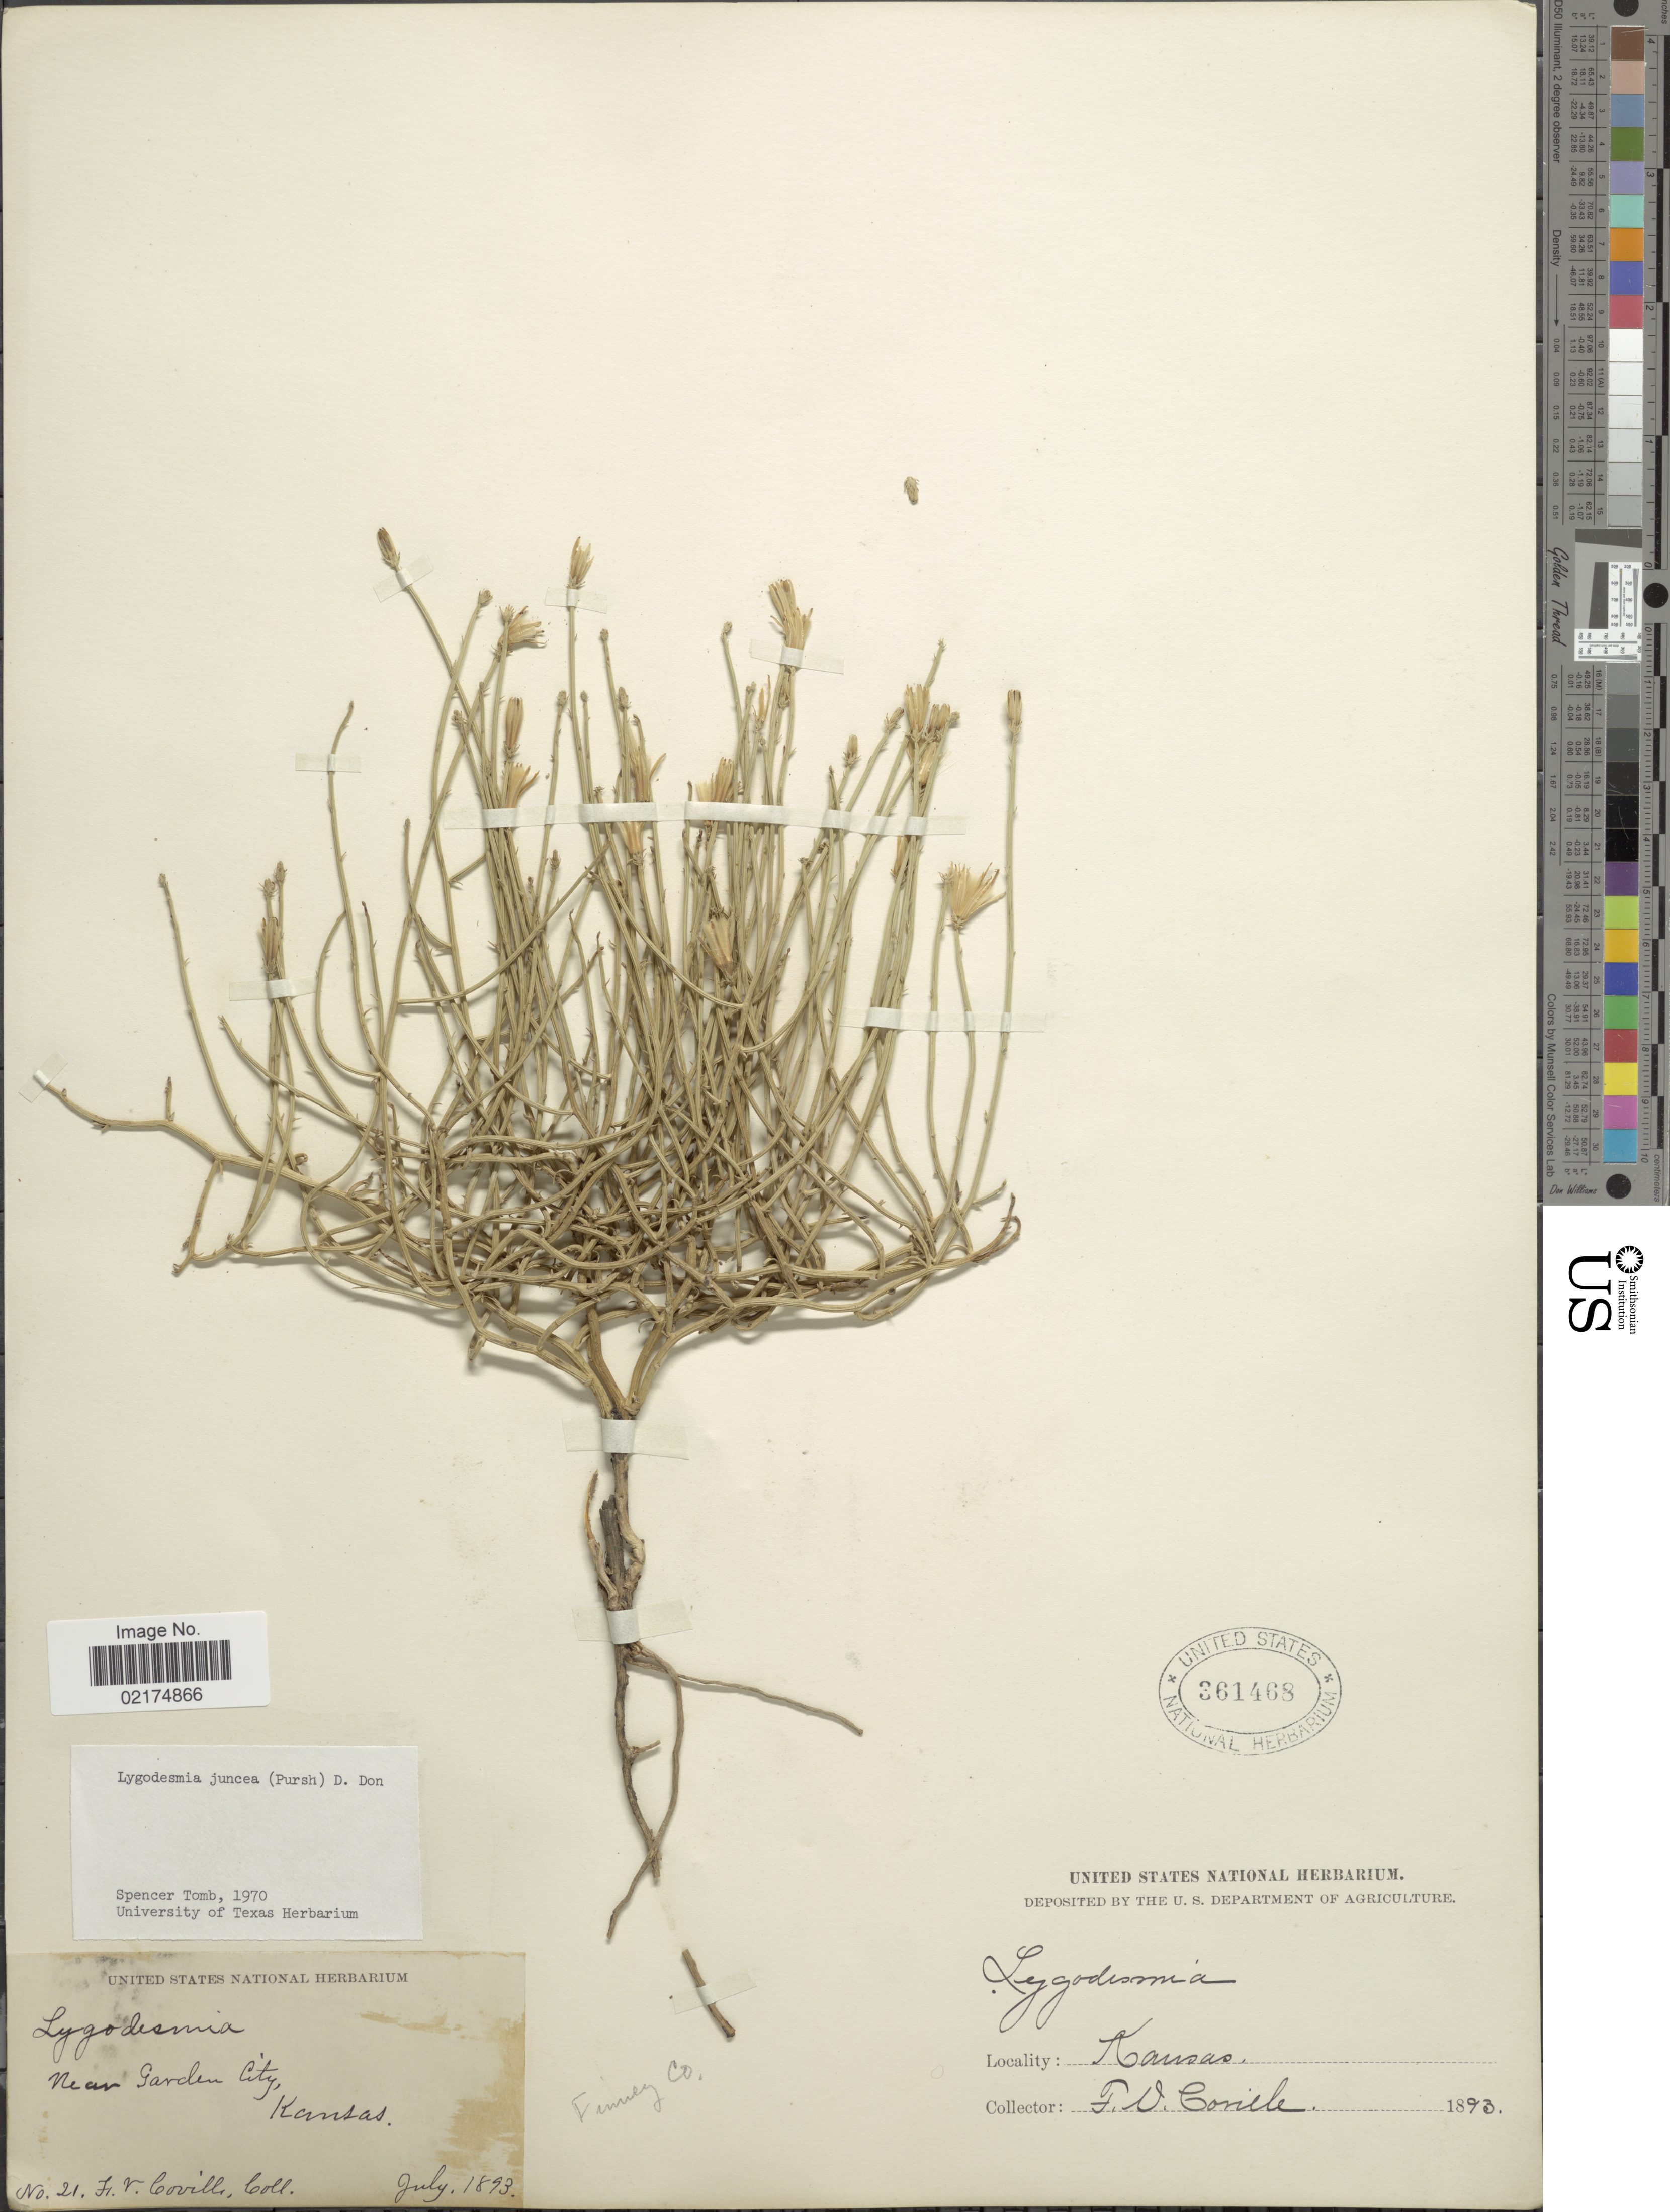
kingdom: Plantae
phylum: Tracheophyta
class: Magnoliopsida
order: Asterales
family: Asteraceae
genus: Lygodesmia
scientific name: Lygodesmia juncea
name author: D. Don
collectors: F. V. Coville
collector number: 21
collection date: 1893-07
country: United States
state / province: Kansas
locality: Near Garden City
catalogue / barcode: US 361468